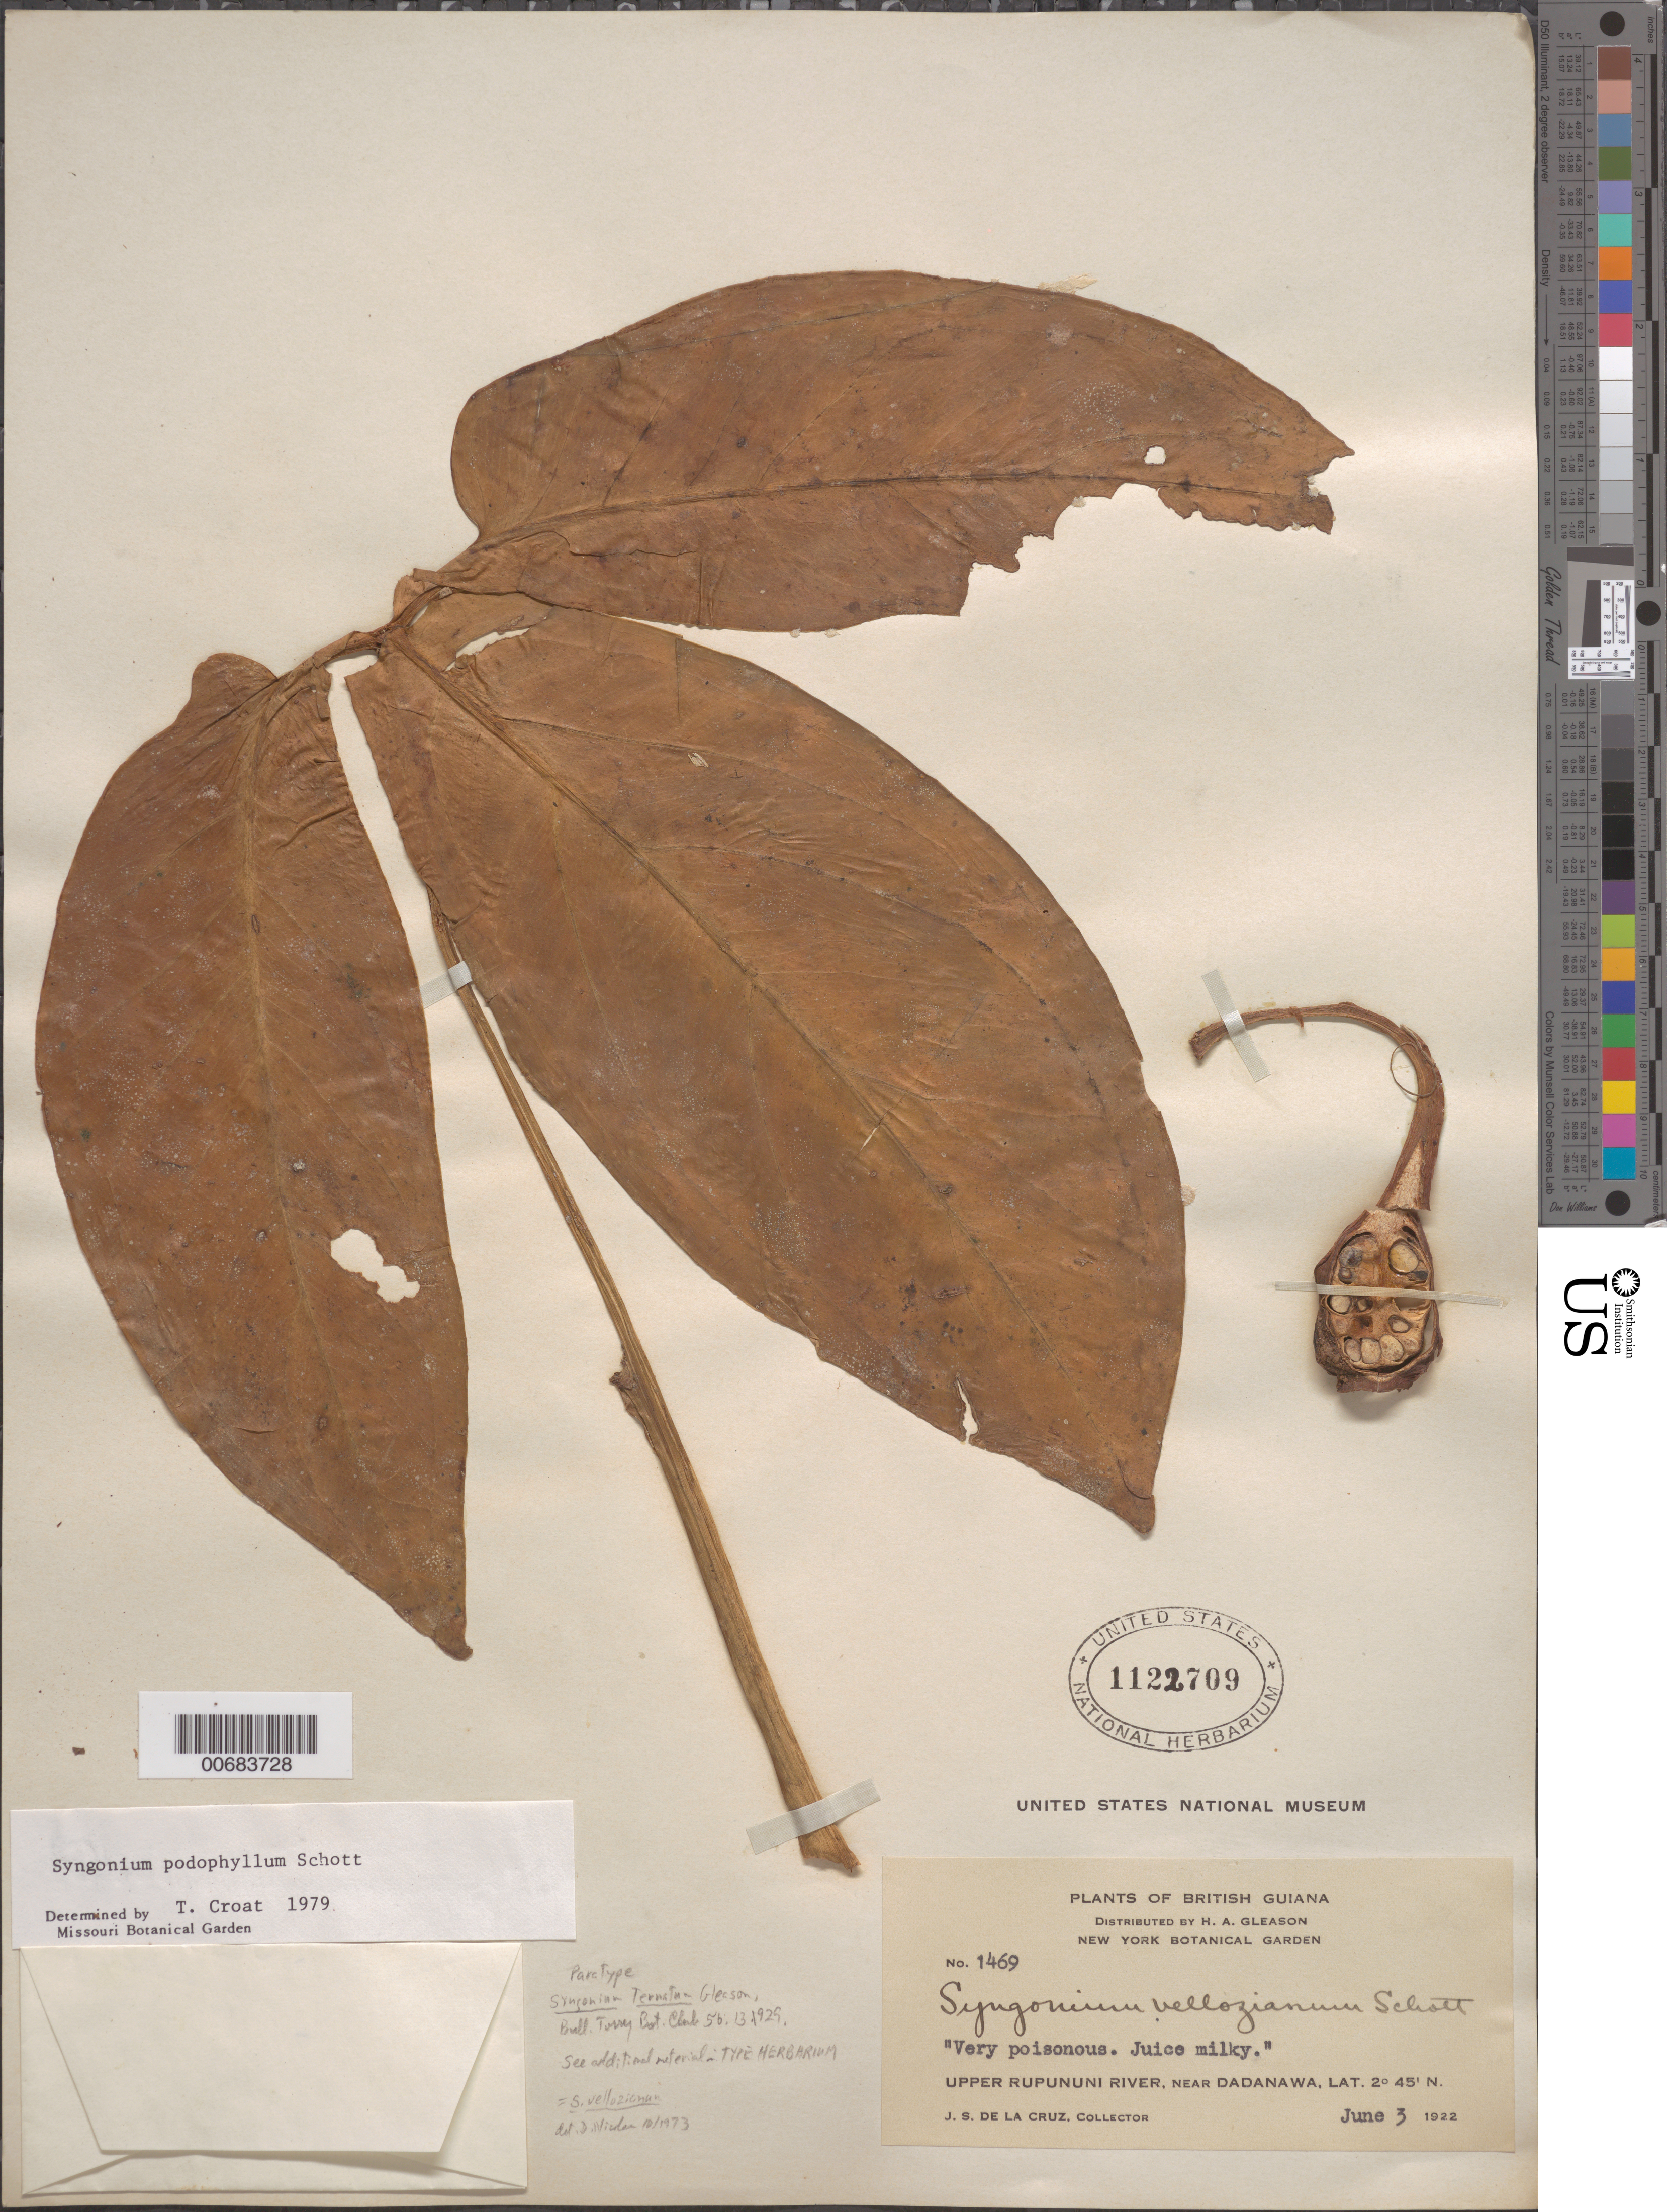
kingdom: Plantae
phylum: Tracheophyta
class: Liliopsida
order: Alismatales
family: Araceae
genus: Syngonium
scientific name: Syngonium podophyllum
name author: Schott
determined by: Croat, Thomas B., Missouri Botanical Garden (MO)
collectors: J. S. de la Cruz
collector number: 1469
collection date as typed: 3-Jun-22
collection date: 1922-06-03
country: Guyana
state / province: U. Takutu-U. Essequibo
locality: Dadanawa, vic., upper Rupununi R.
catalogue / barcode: US 1122709